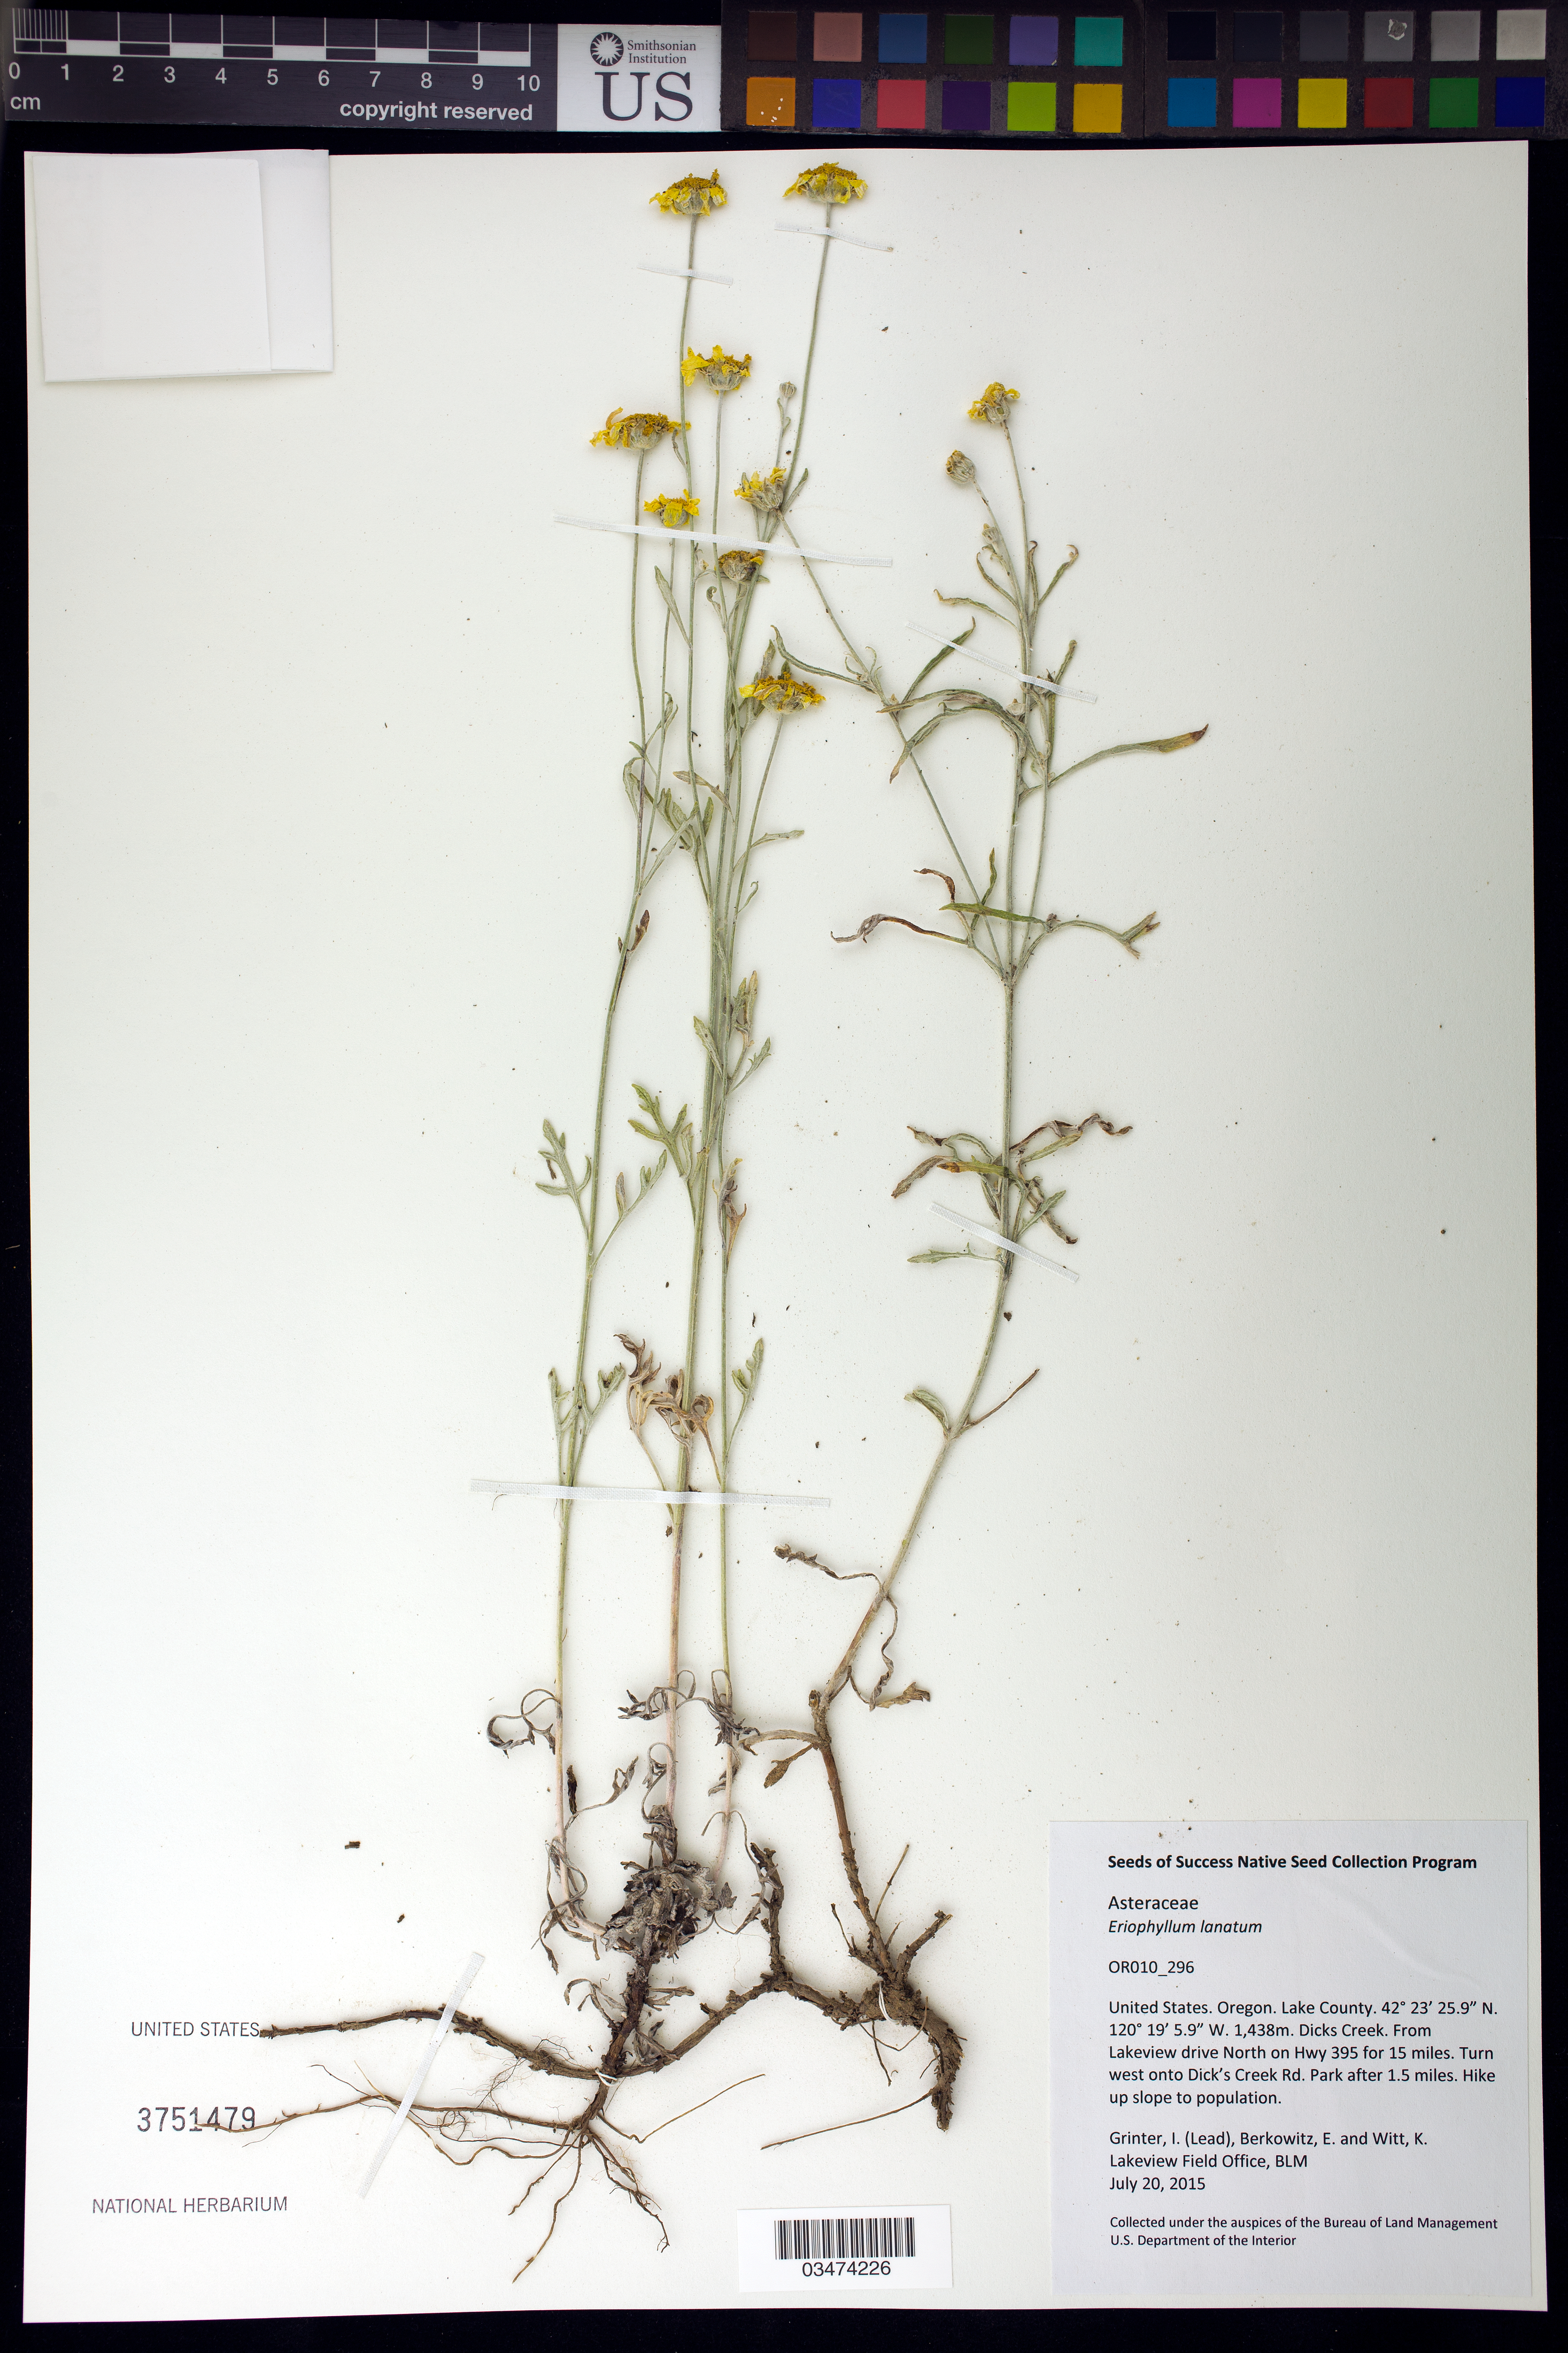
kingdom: Plantae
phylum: Tracheophyta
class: Magnoliopsida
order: Asterales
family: Asteraceae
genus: Eriophyllum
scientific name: Eriophyllum lanatum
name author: (Pursh) J. Forbes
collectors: I. Grinter, E. Berkowitz & K. Witt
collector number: OR010-296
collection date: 2015-07-20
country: United States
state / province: Oregon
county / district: Lake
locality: Dicks Creek, 1.5 miles on Dicks Creek Rd.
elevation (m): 1438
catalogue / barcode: US 3751479